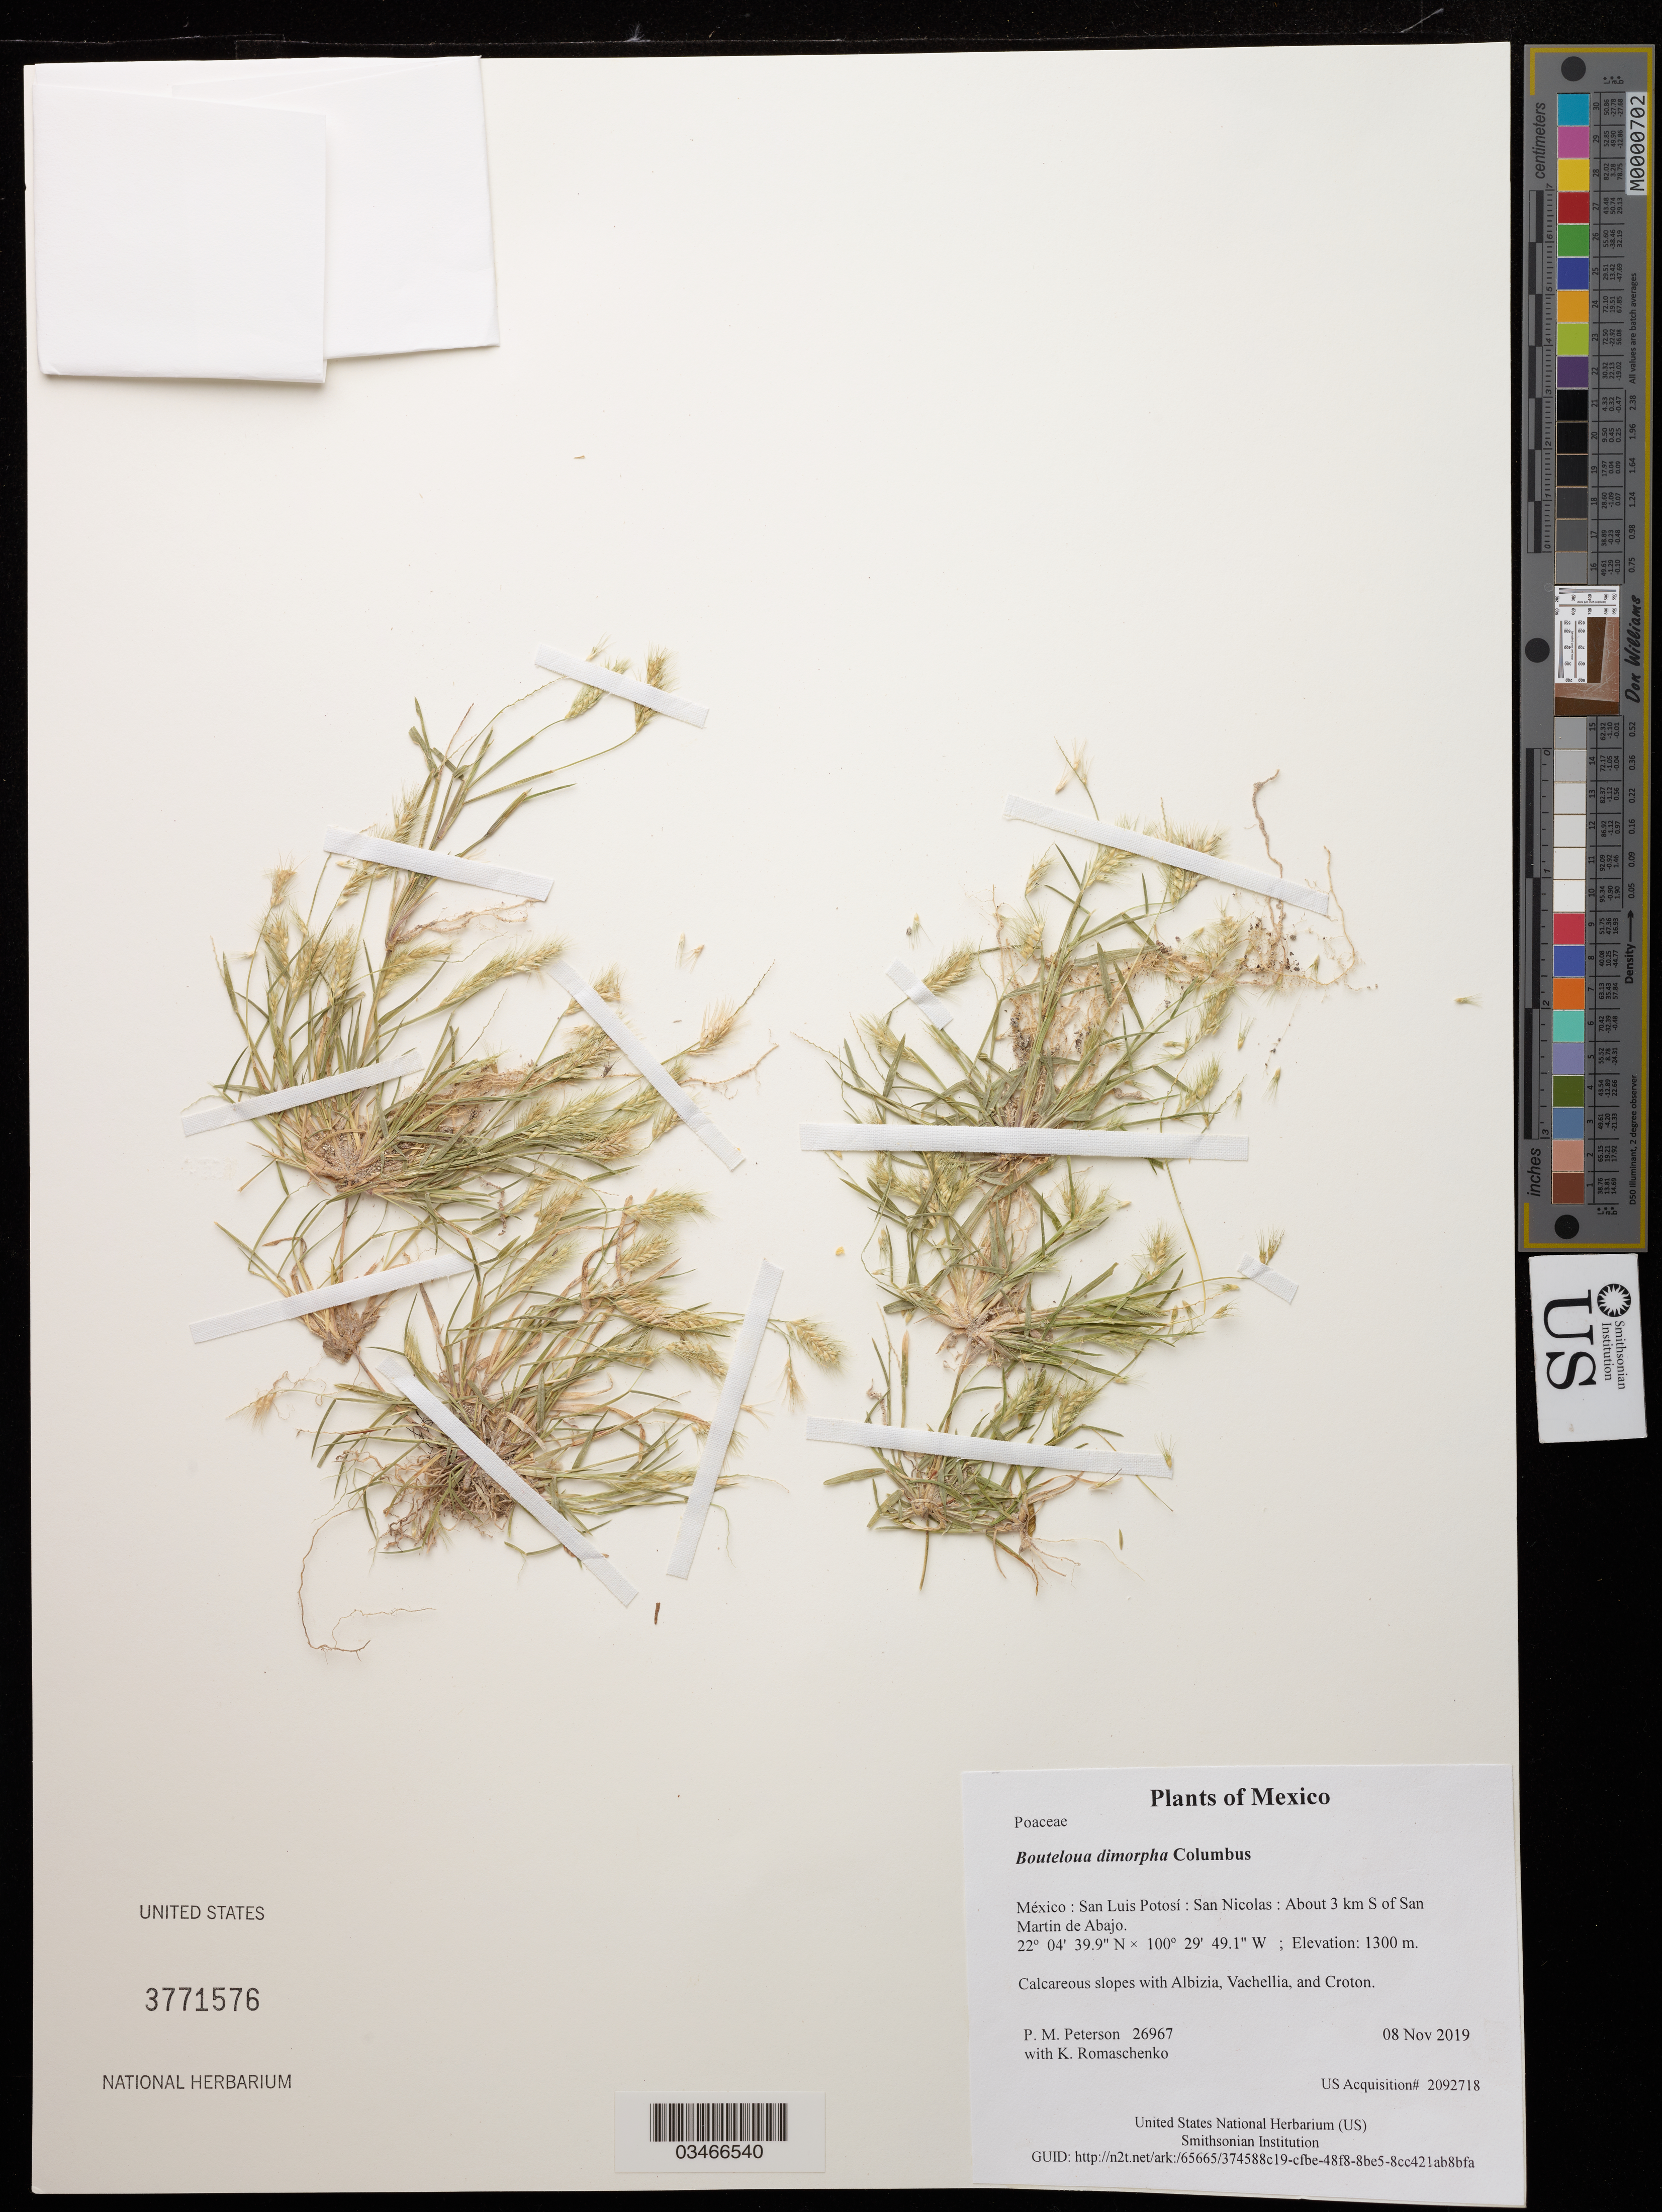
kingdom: Plantae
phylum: Tracheophyta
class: Liliopsida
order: Poales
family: Poaceae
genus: Bouteloua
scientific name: Bouteloua dimorpha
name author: Columbus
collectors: P. M. Peterson & K. Romaschenko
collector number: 26967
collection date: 2019-11-08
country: México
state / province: San Luis Potosí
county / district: San Nicolas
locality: About 3 km S of San Martin de Abajo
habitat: Calcareous slopes with Albizia, Vachellia, and Croton.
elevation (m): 1300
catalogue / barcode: US 3771576